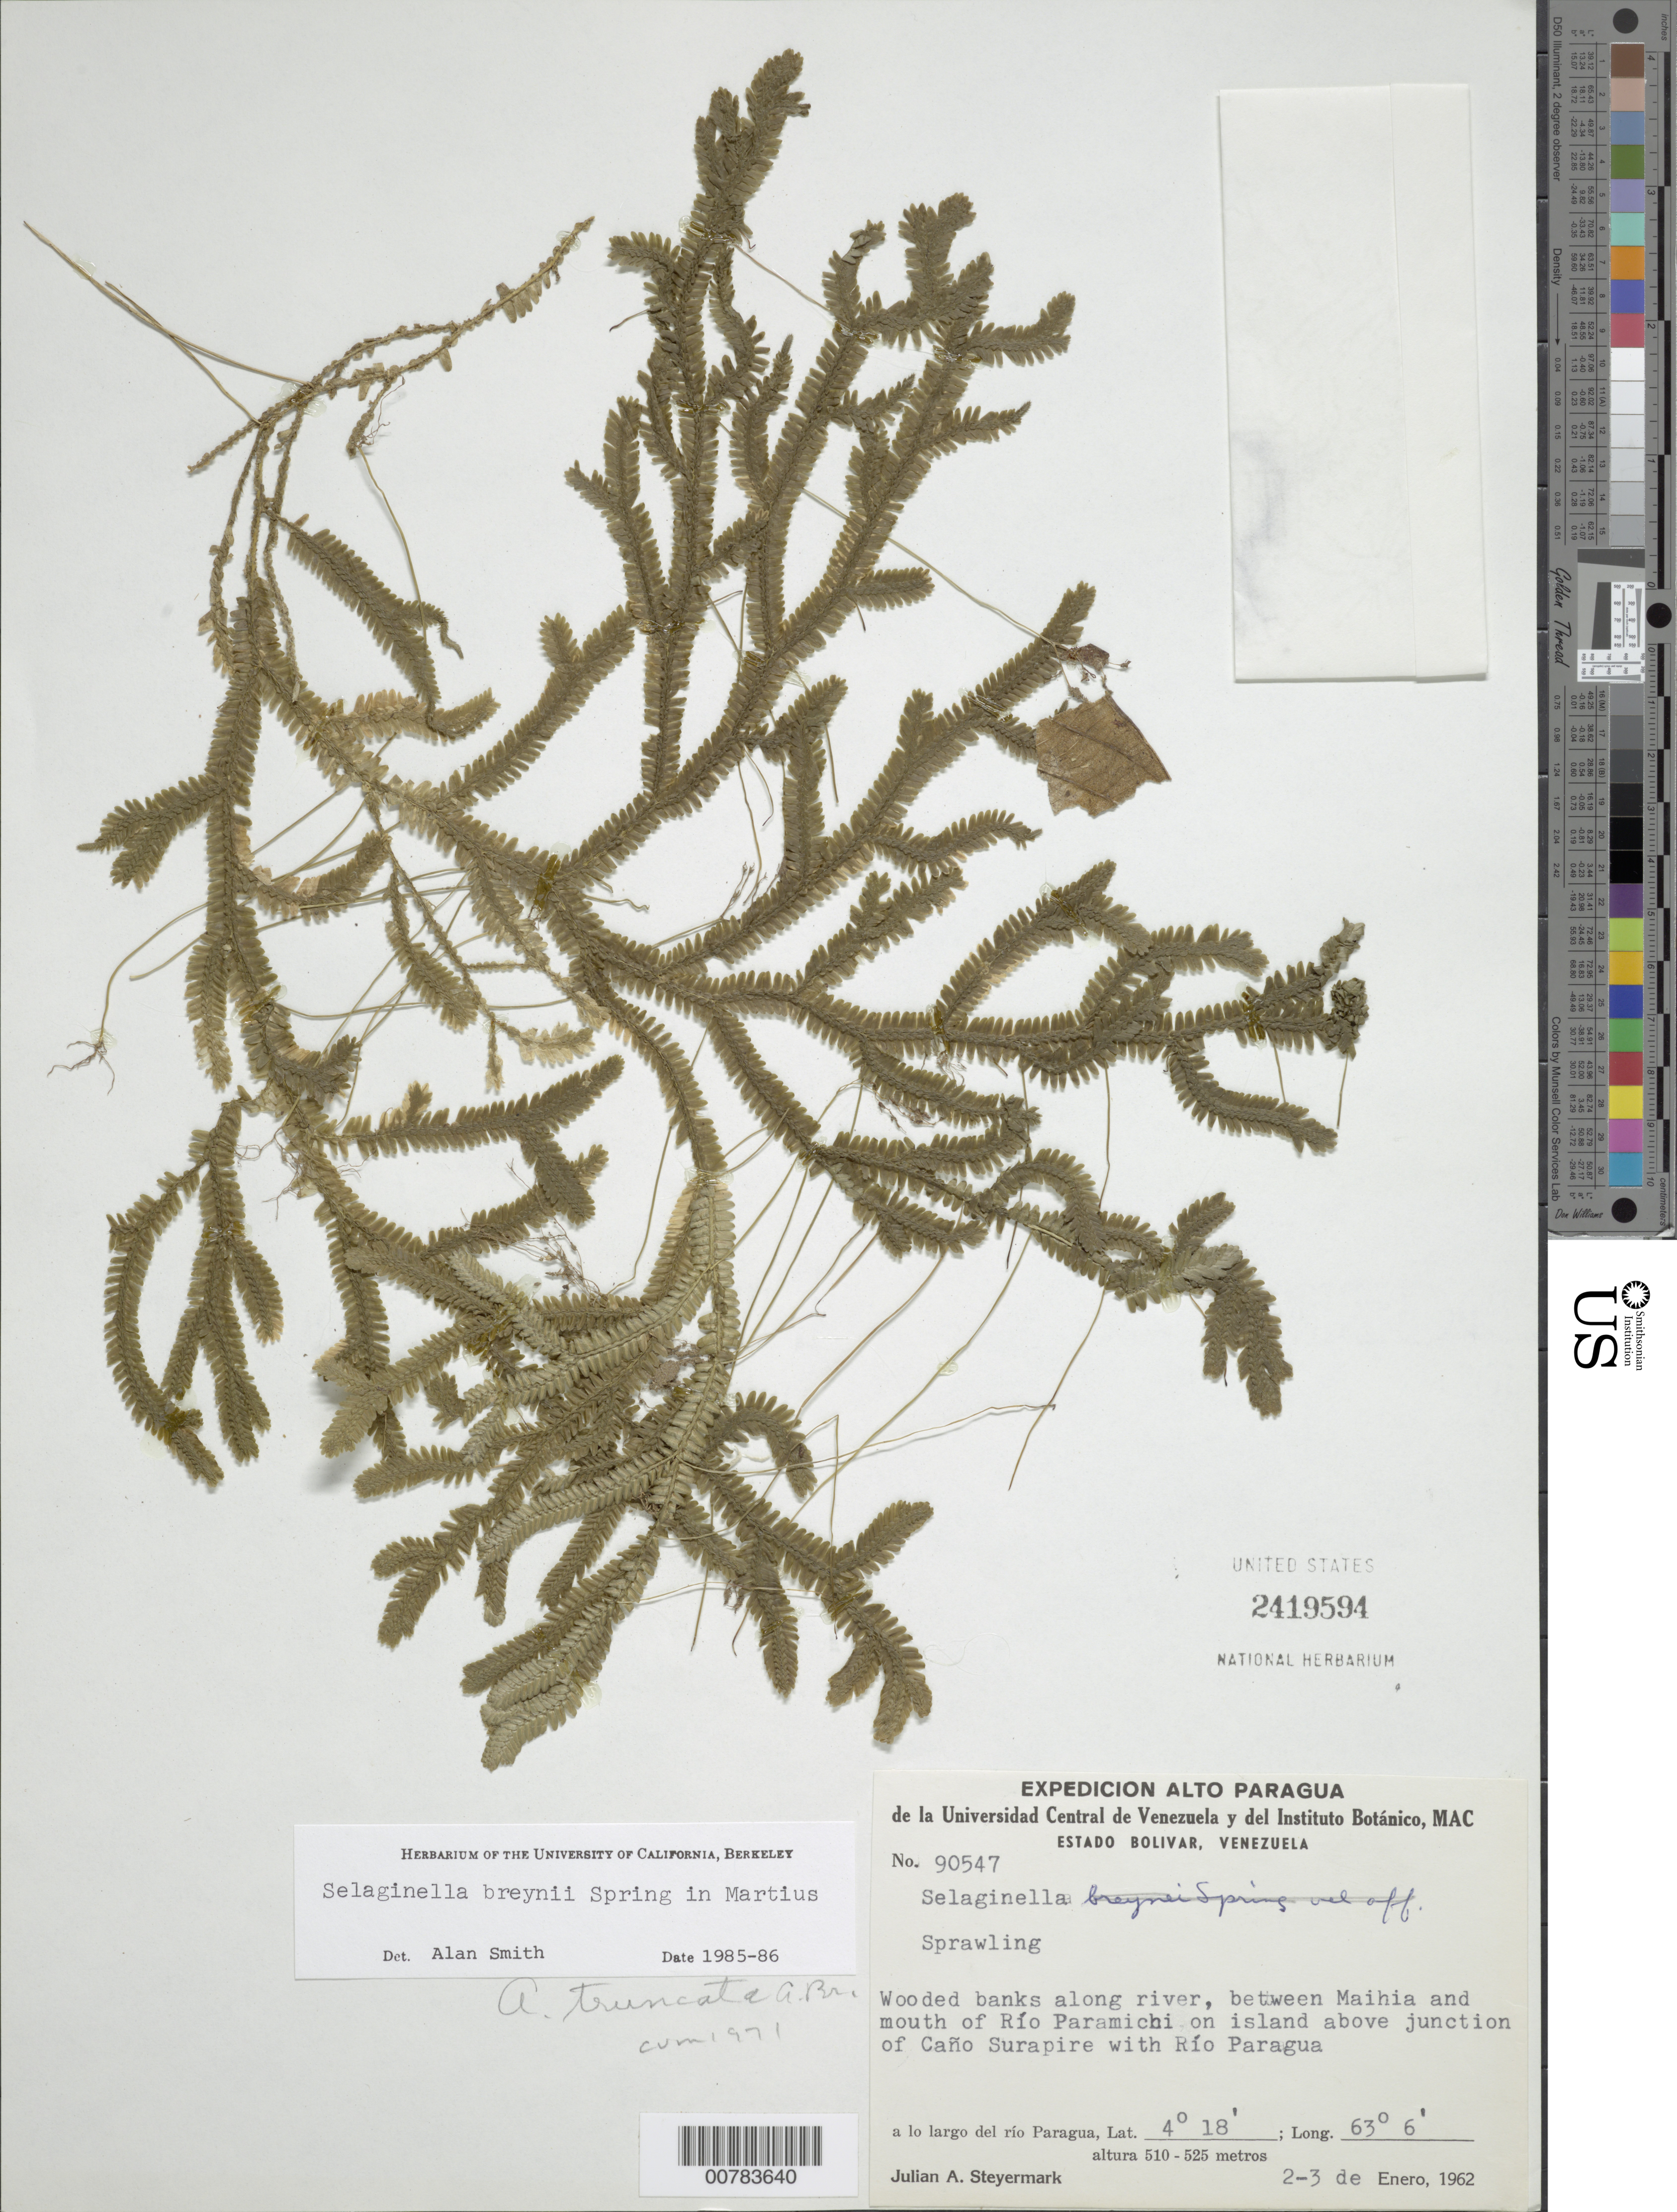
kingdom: Plantae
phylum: Tracheophyta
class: Lycopodiopsida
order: Selaginellales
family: Selaginellaceae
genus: Selaginella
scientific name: Selaginella breynii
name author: Spring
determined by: Smith, A.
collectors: J. Steyermark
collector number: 90547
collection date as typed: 2-Jan-62 to 3-Jan-62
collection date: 1962-01-02/1962-01-03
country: Venezuela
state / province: Bolívar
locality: Maihia to mouth of Río Paramichi, on island above junction of Caño Surapire with Río Paragua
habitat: Wooded banks along river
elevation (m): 510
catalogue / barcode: US 2419594